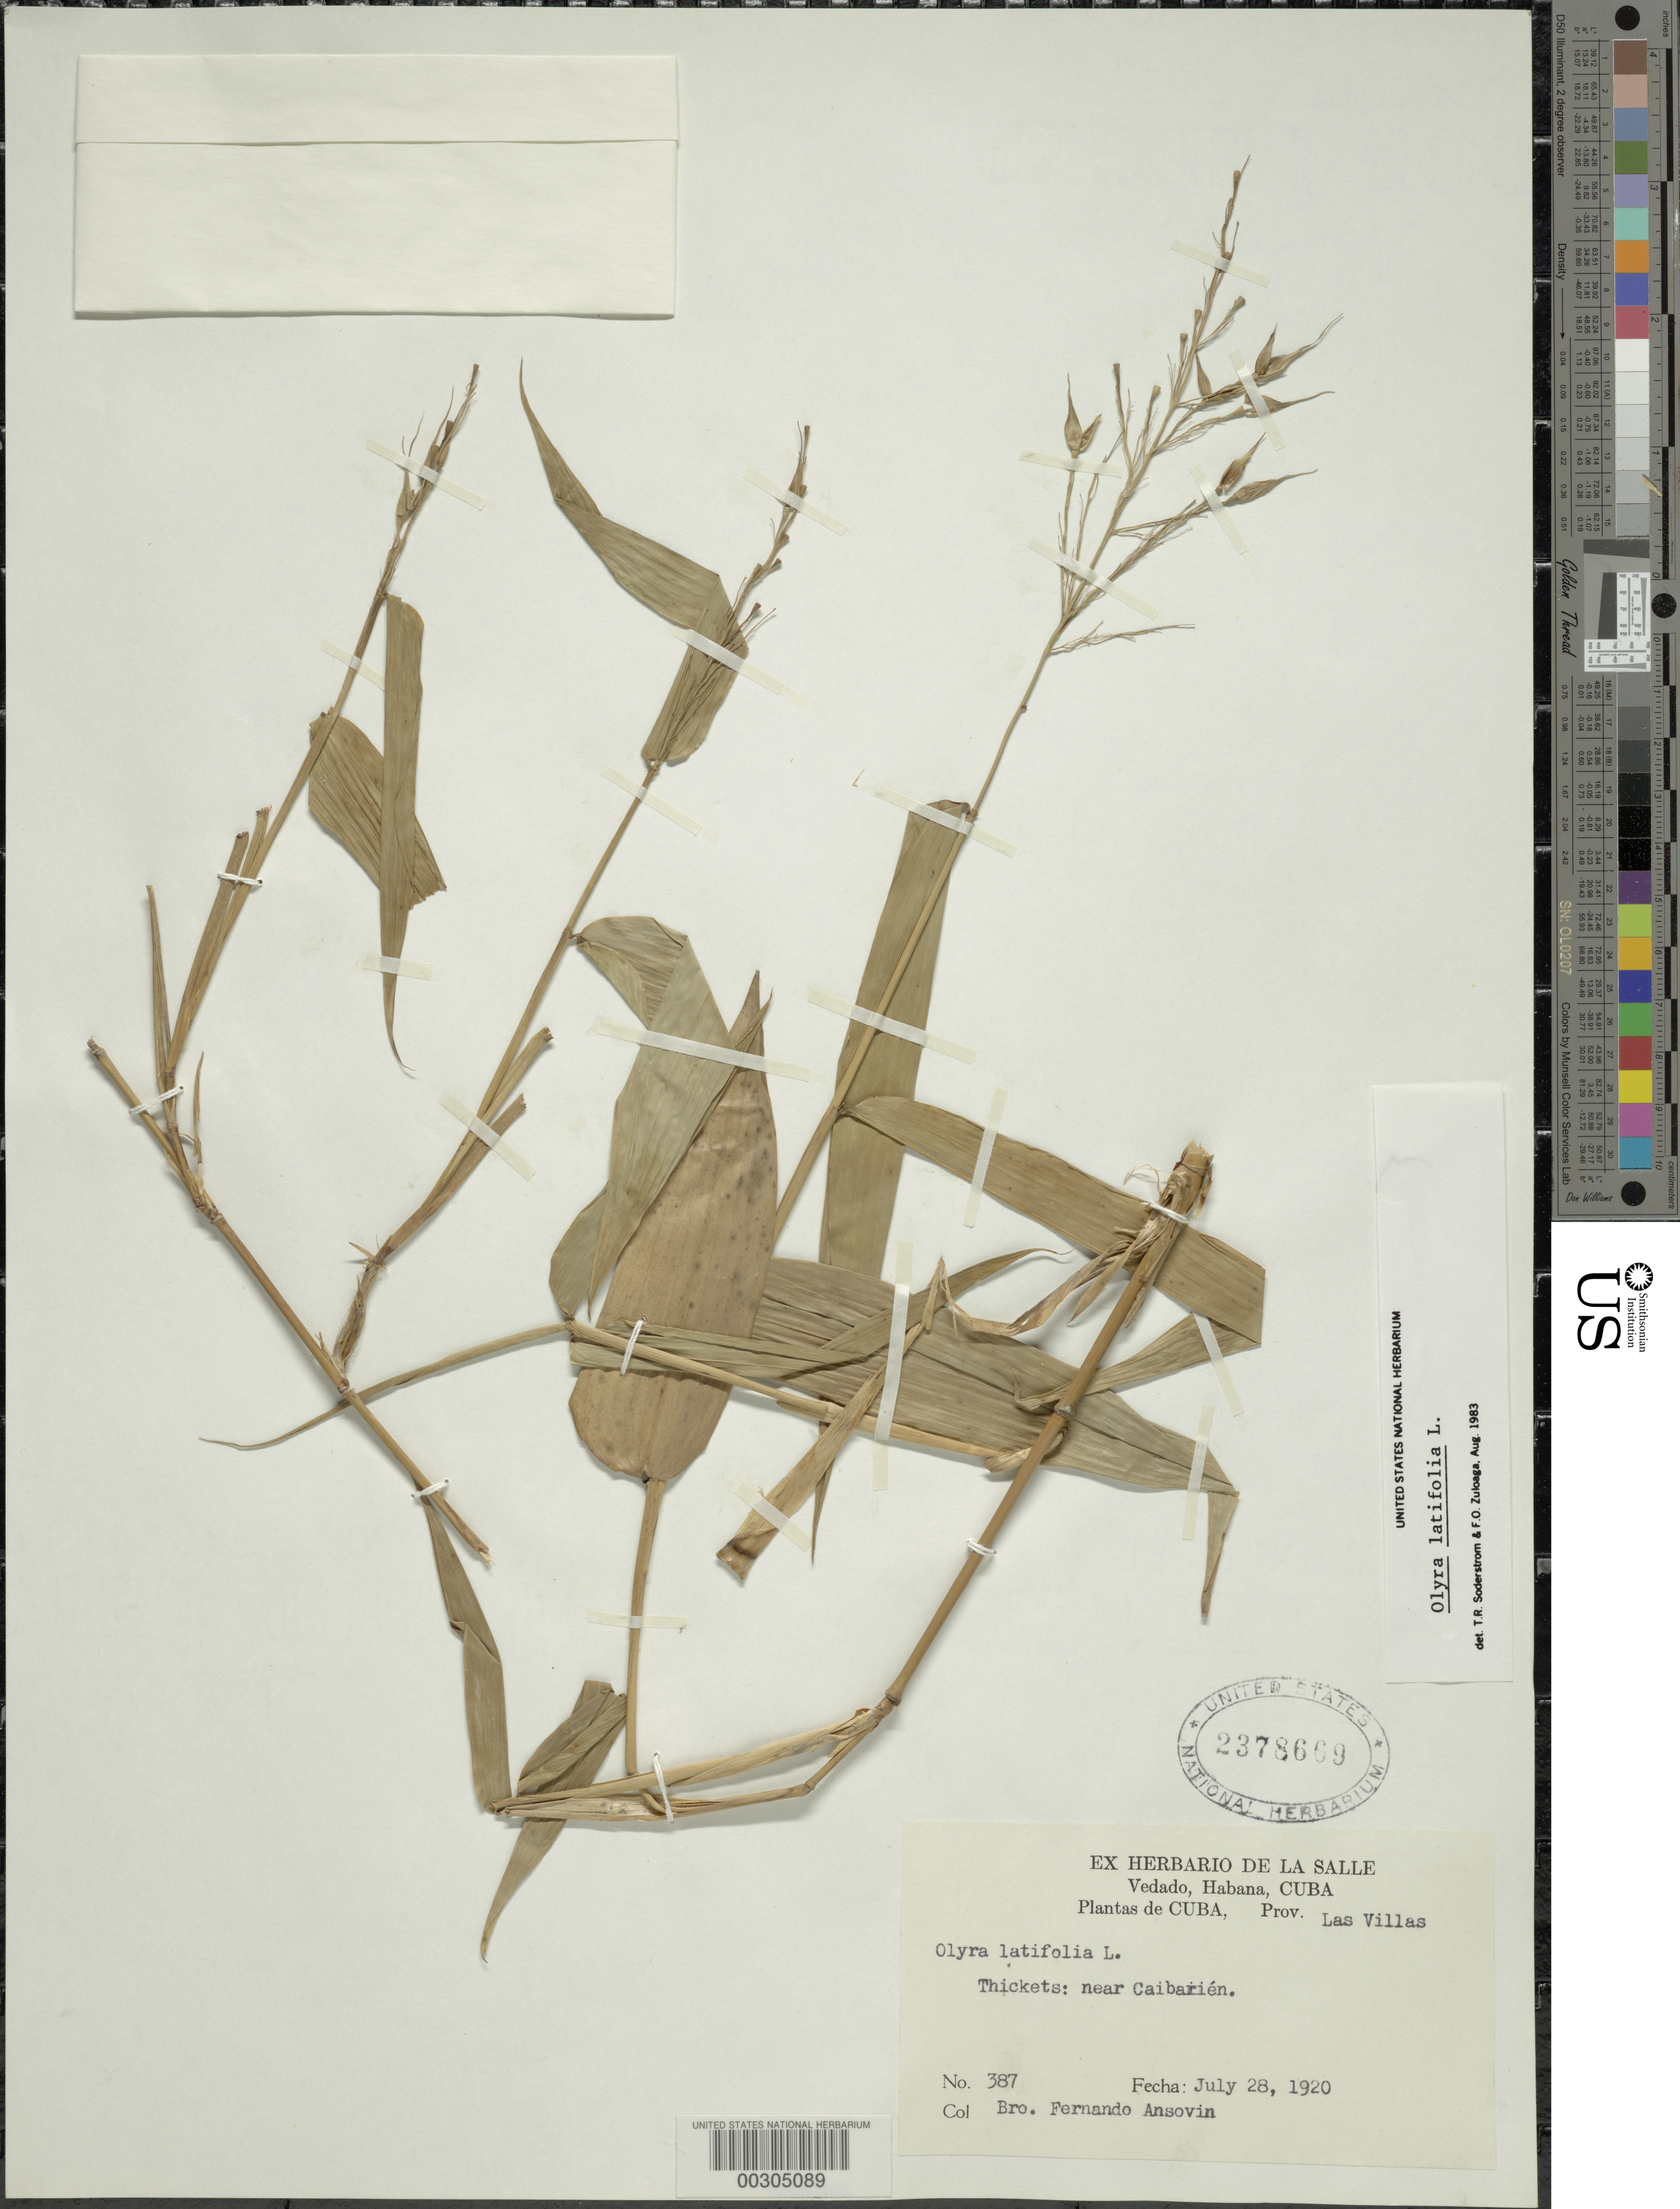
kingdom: Plantae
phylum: Tracheophyta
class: Liliopsida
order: Poales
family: Poaceae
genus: Olyra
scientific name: Olyra latifolia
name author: L.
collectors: F. Ansovin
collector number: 387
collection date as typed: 28 Jul 1920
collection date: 1920-07-28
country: Cuba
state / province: Las Villas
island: Greater Antilles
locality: Caibarien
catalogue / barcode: US 2378669